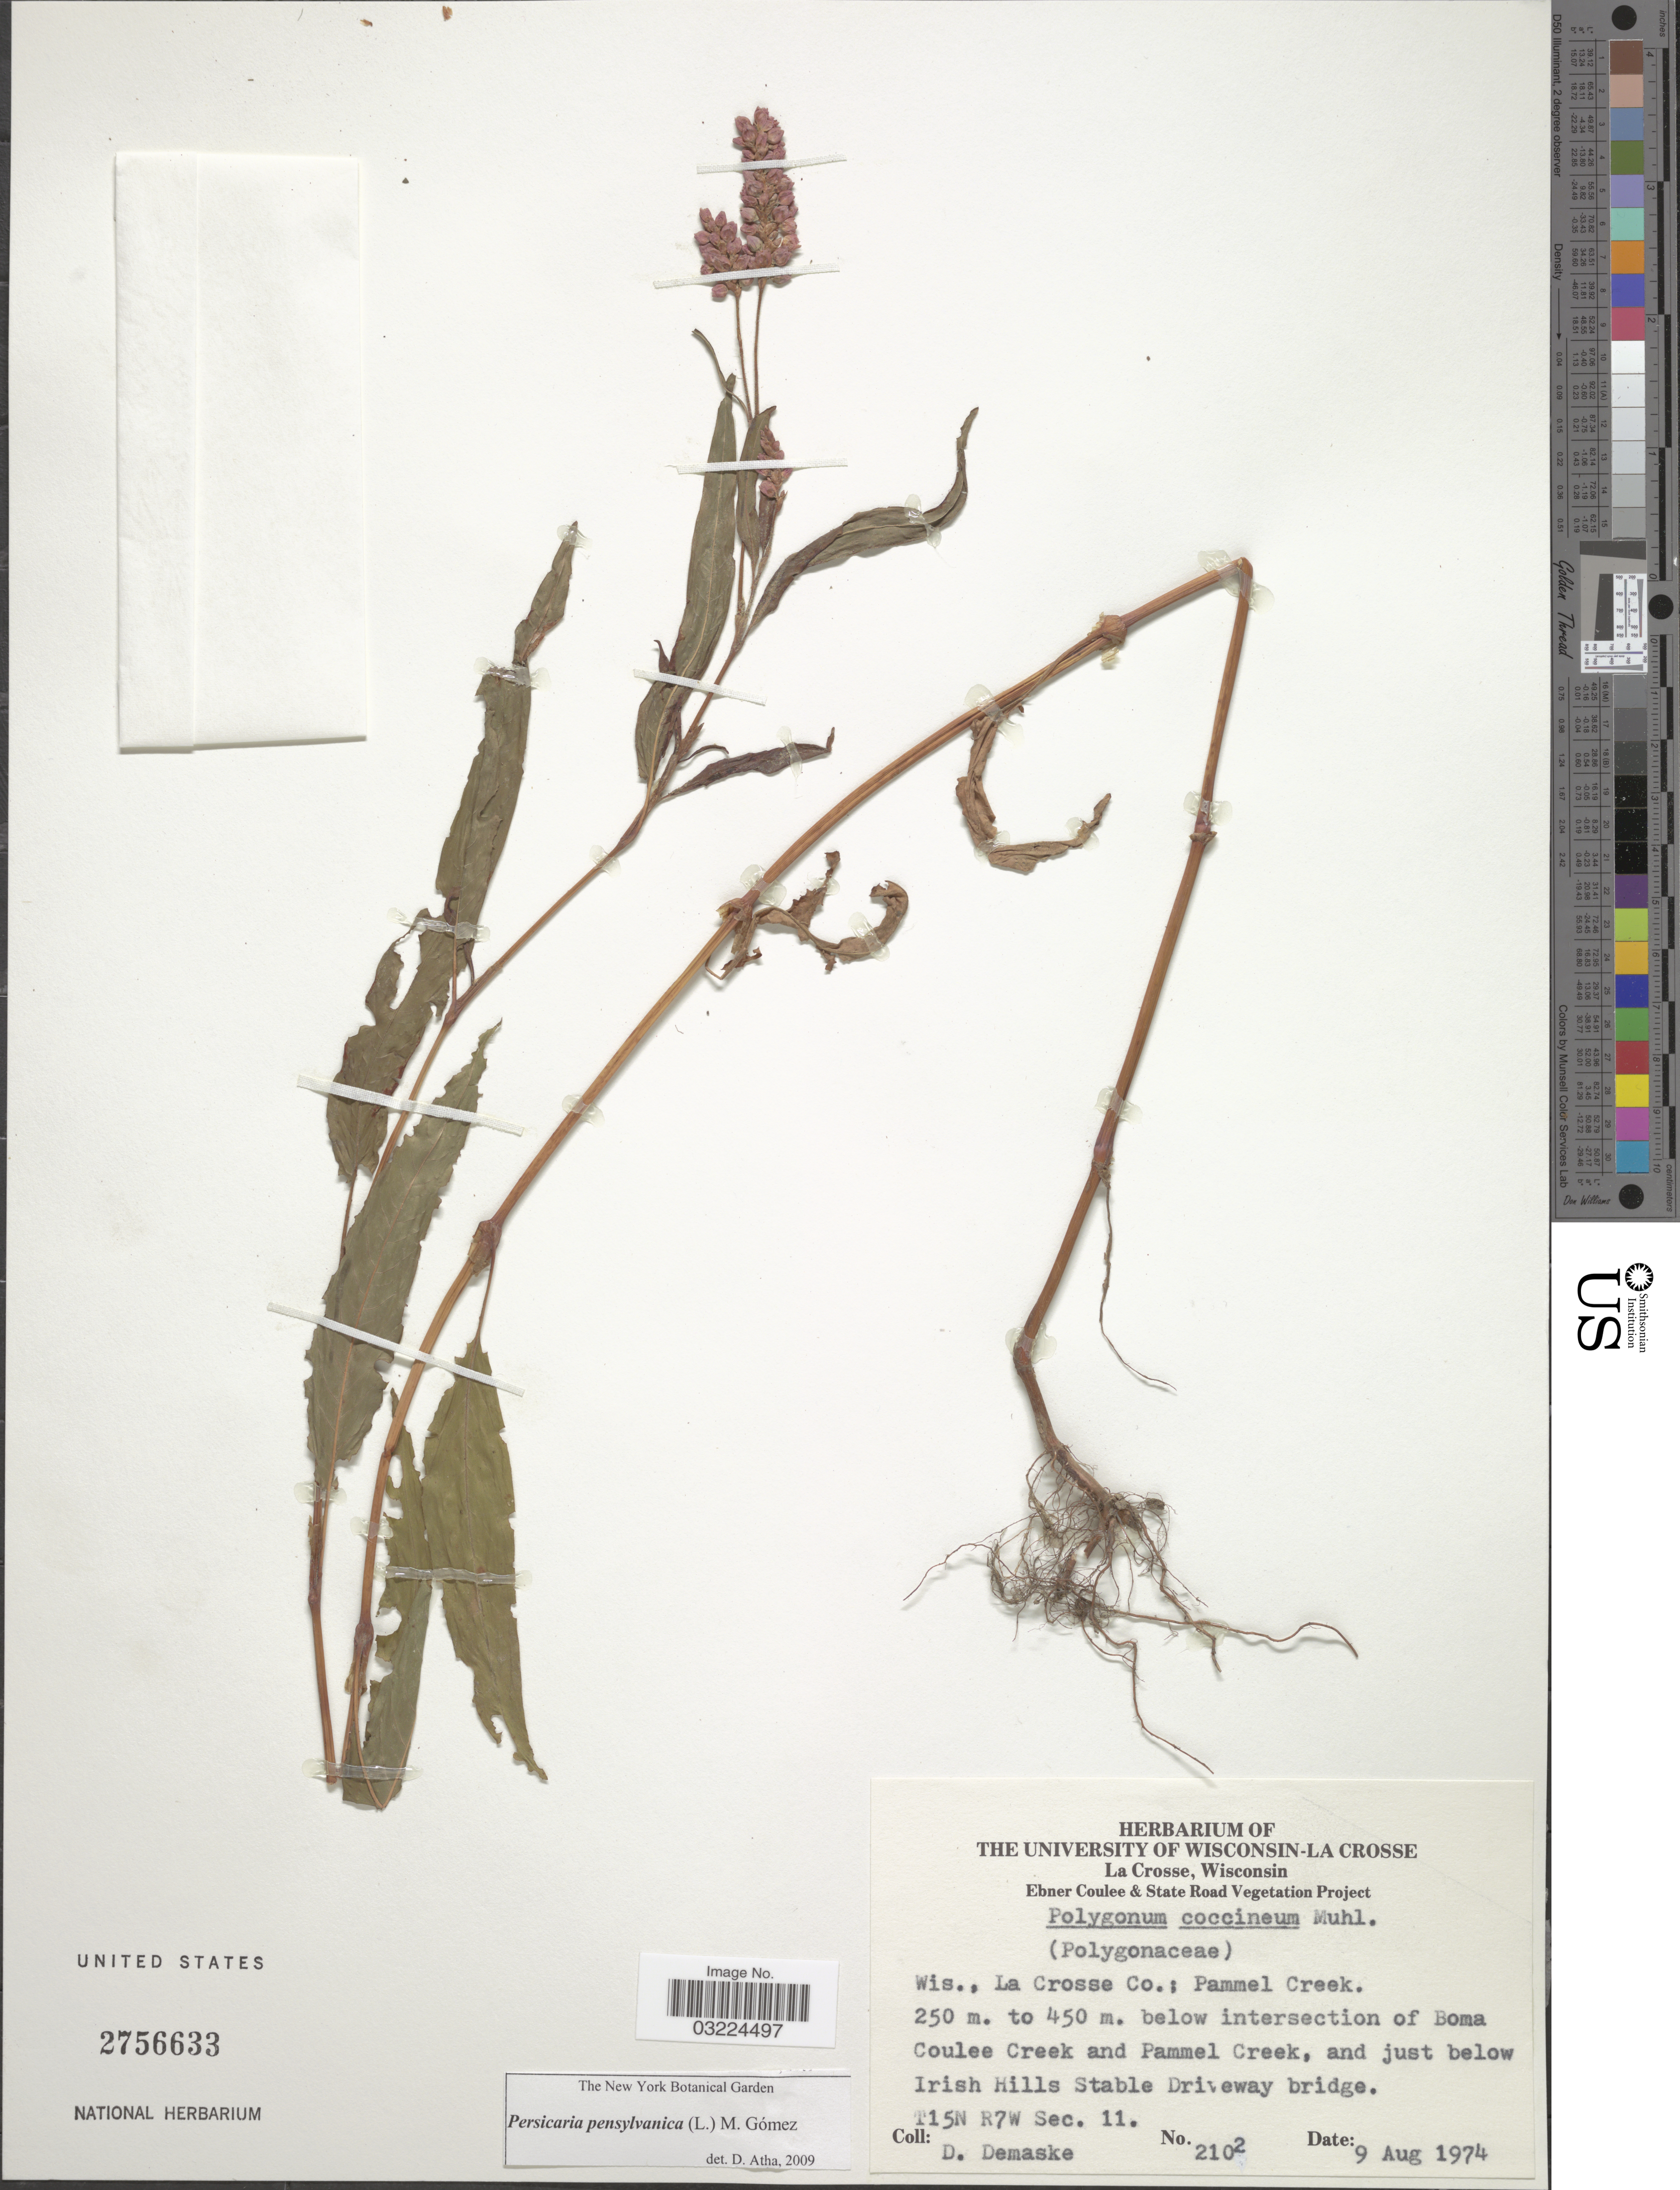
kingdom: Plantae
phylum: Tracheophyta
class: Magnoliopsida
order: Caryophyllales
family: Polygonaceae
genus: Persicaria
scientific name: Persicaria pensylvanica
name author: (L.) M. Gómez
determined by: Atha, D. E.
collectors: D. Demaske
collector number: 2102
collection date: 1974-08-09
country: United States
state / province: Wisconsin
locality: Wis., La Crosse Co.; Pammel Creek. 250 m. to 450 m. below intersection of Boma Coulee Creek and Pammel Creek, and just below Irish Hills Stable Driveway bridge. T15N R7W Sec. 11.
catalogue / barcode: US 2756633